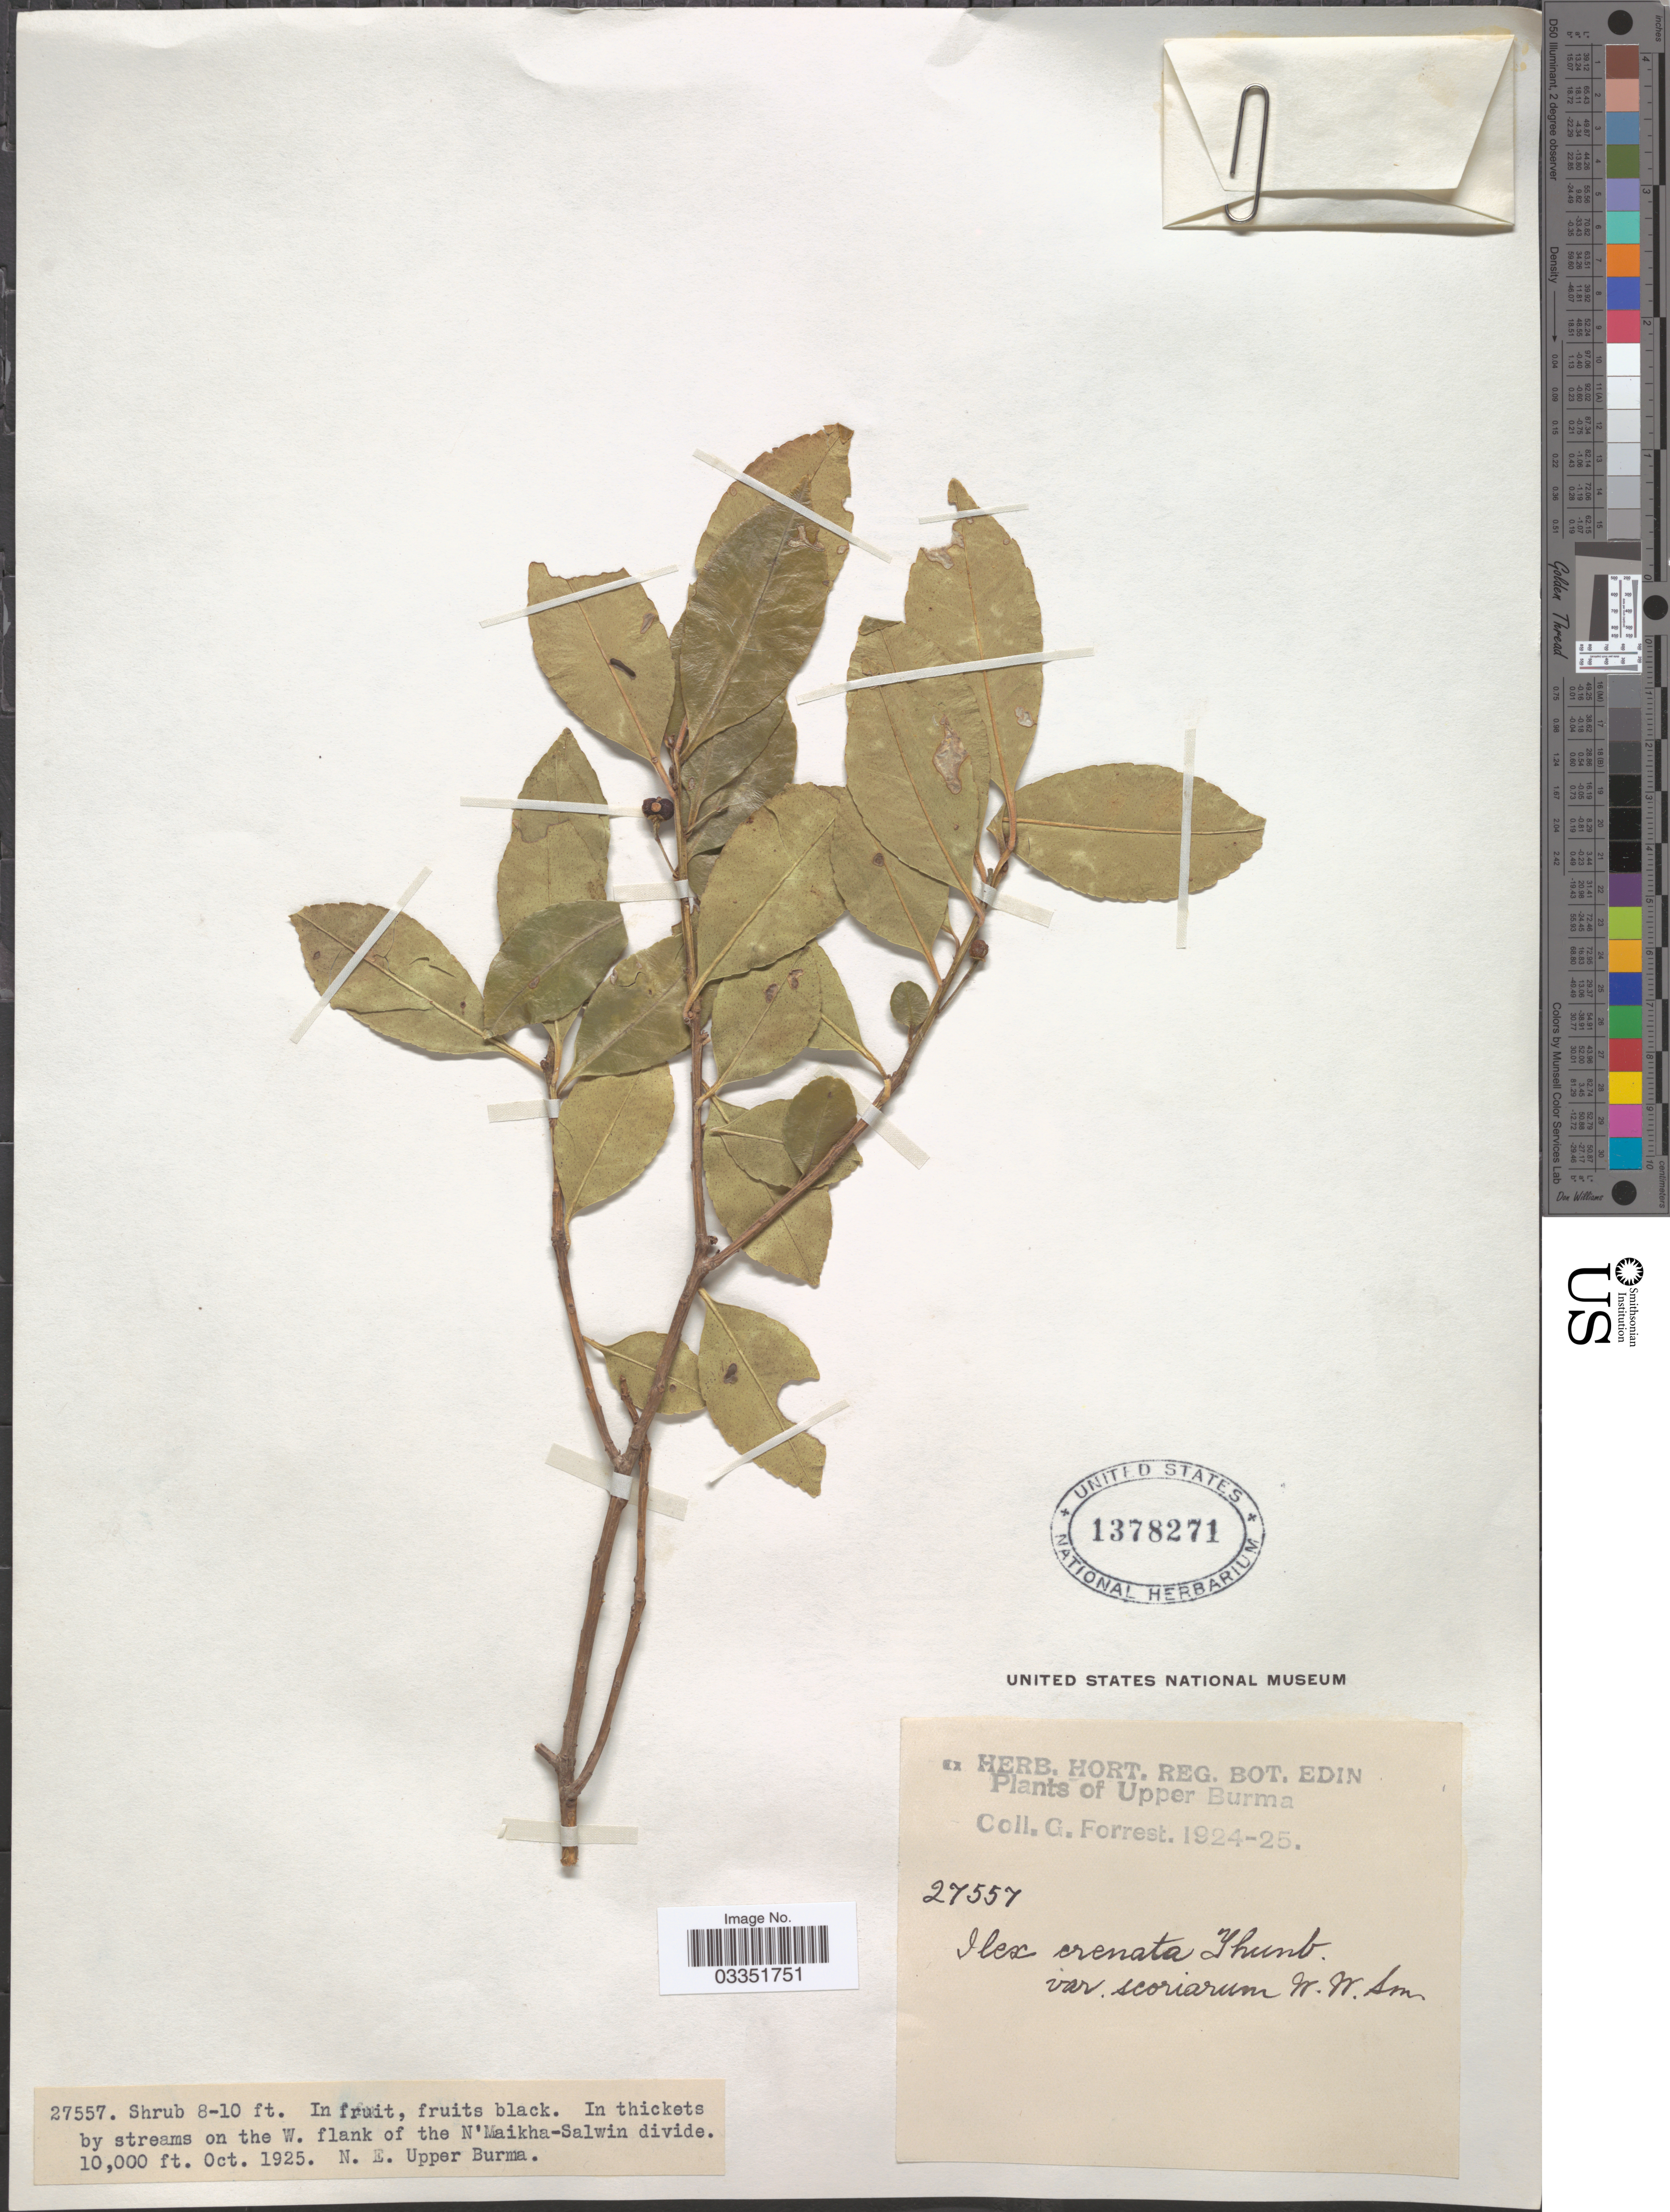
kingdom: Plantae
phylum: Tracheophyta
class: Magnoliopsida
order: Aquifoliales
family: Aquifoliaceae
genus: Ilex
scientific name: Ilex crenata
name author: Thunb.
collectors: G. Forrest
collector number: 27557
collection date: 1925-10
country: Myanmar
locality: Upper Burma. In thickets by streams on the W. flank of the N'Maikha-Salwin divide.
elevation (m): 3048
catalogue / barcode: US 1378271